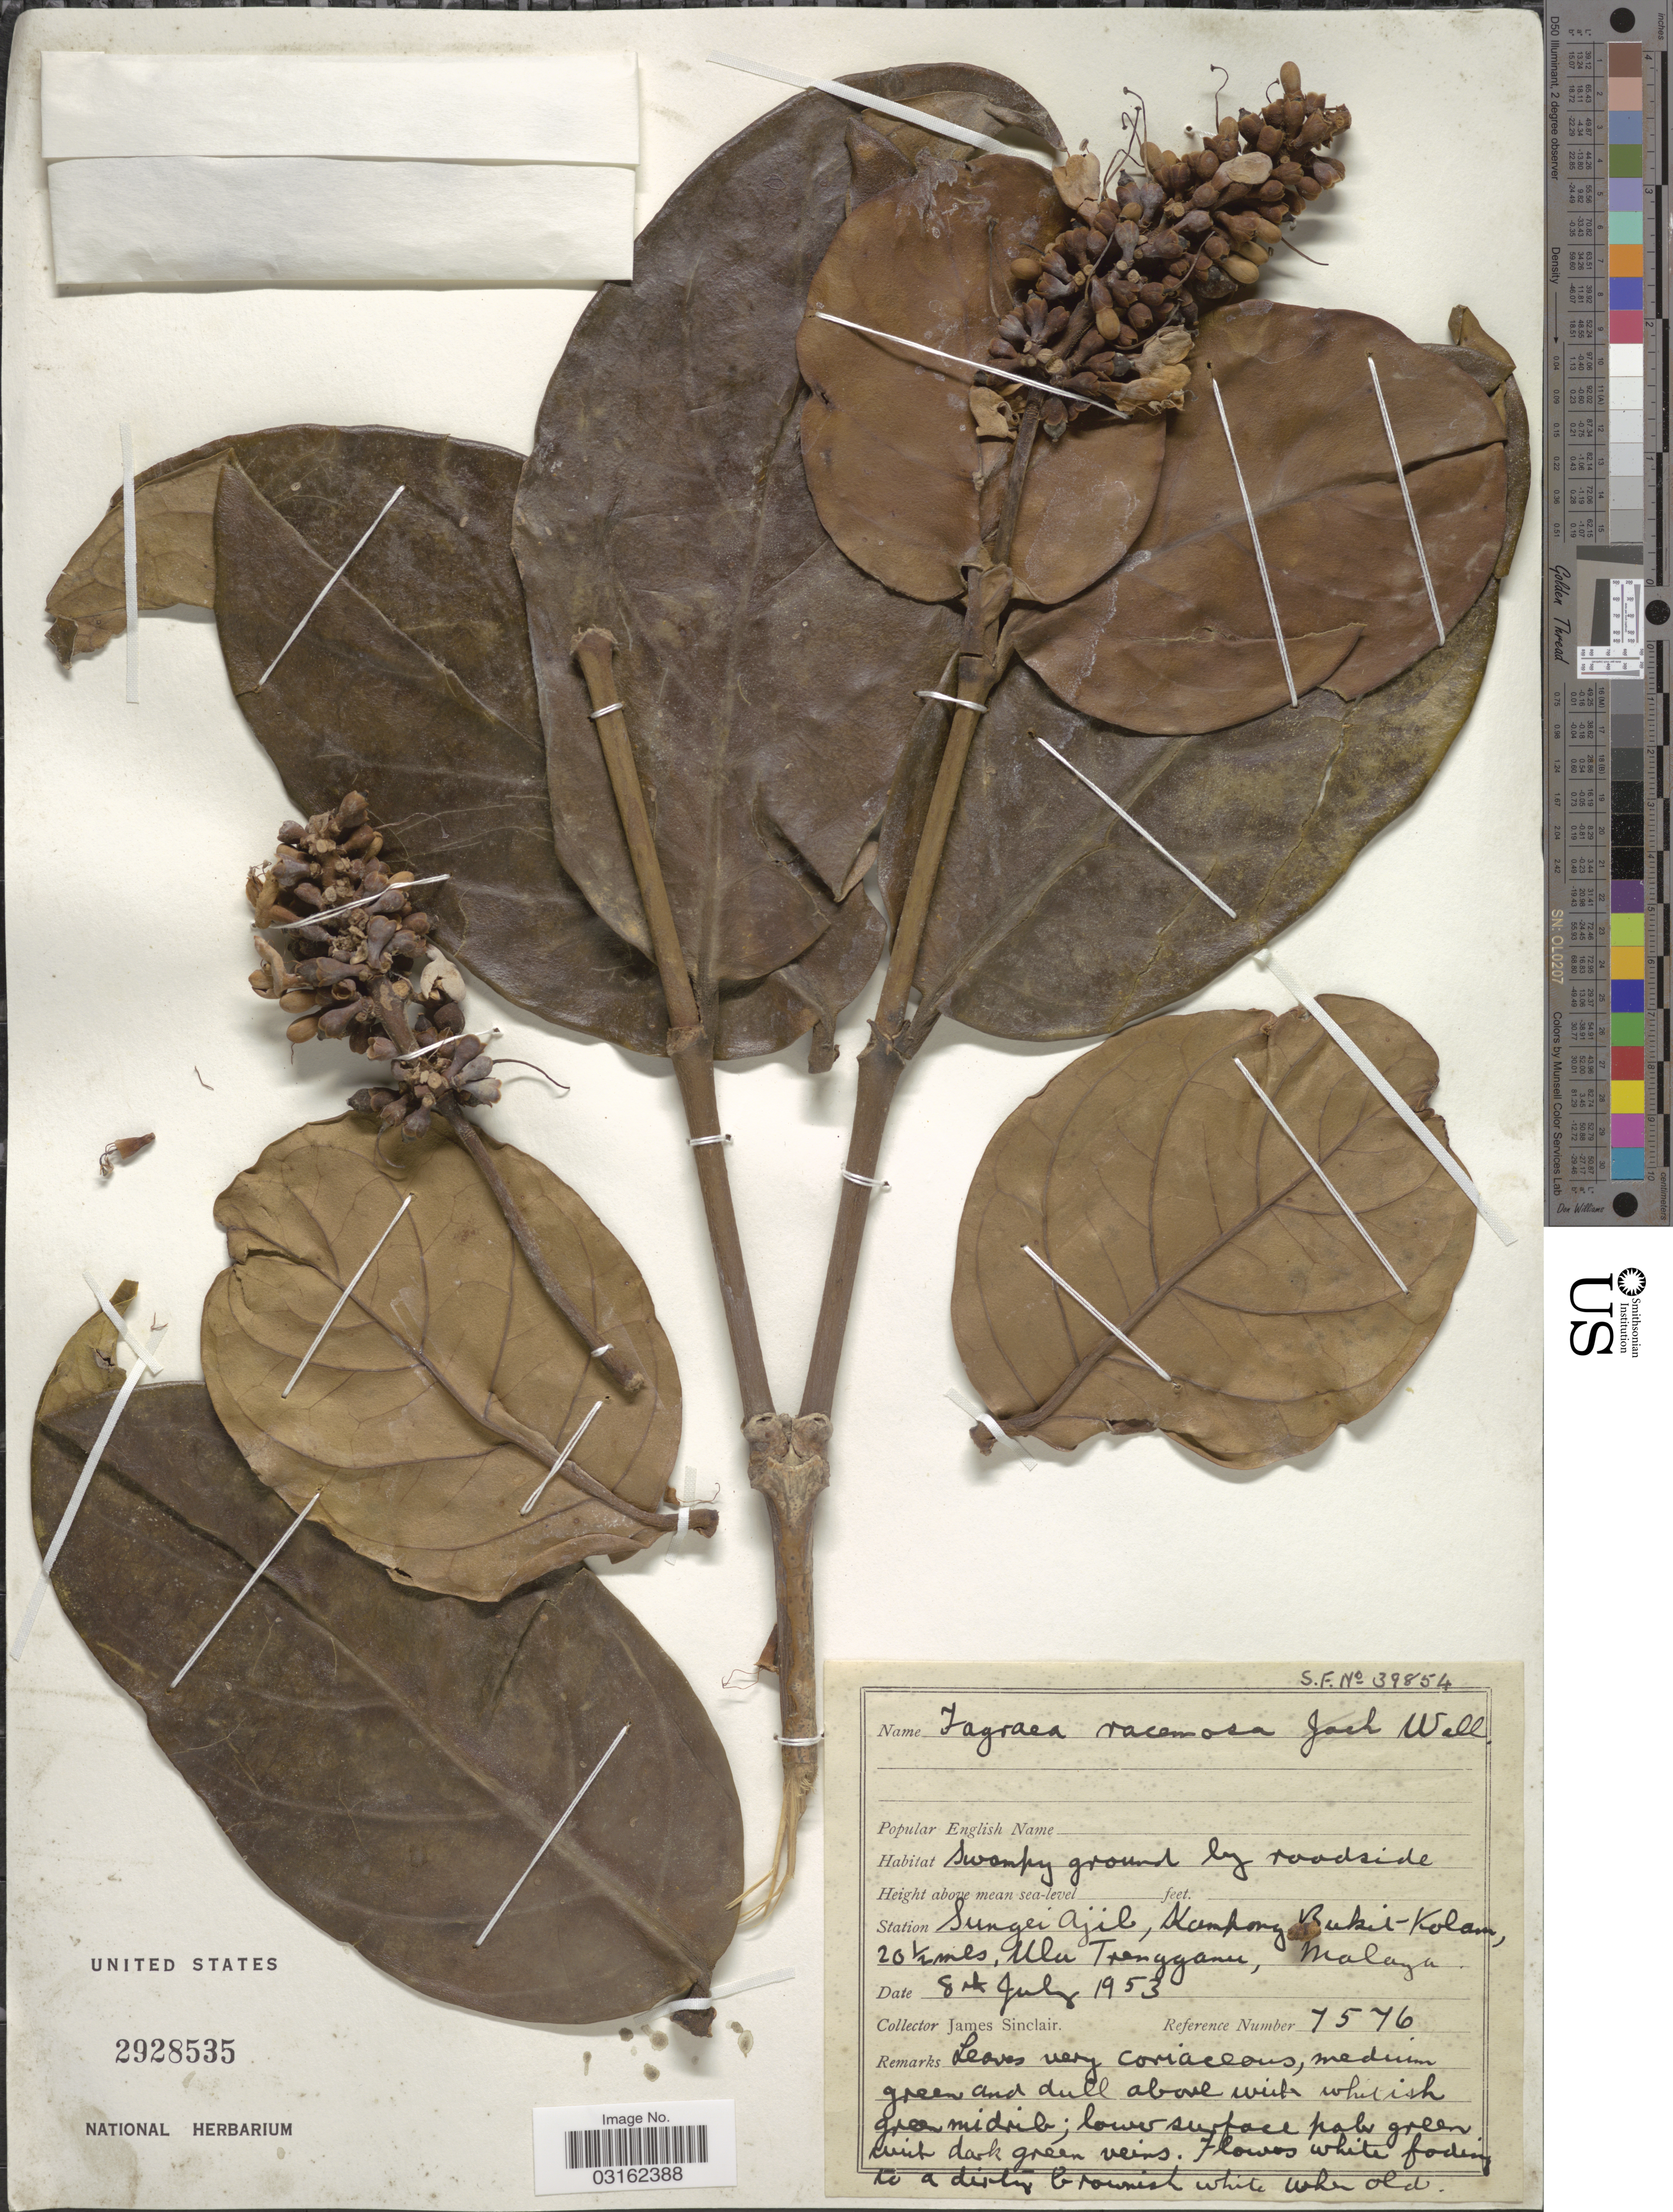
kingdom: Plantae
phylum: Tracheophyta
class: Magnoliopsida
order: Gentianales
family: Gentianaceae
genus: Fagraea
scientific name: Fagraea racemosa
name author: Jack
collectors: J. Sinclair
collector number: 7576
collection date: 1953-07-08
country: Malaysia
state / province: Terengganu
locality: Station Sungei Ajil, Kampong Bukit-Kolam, 20½ mls, Ulu Trengganu, Malaya.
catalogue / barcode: US 2928535